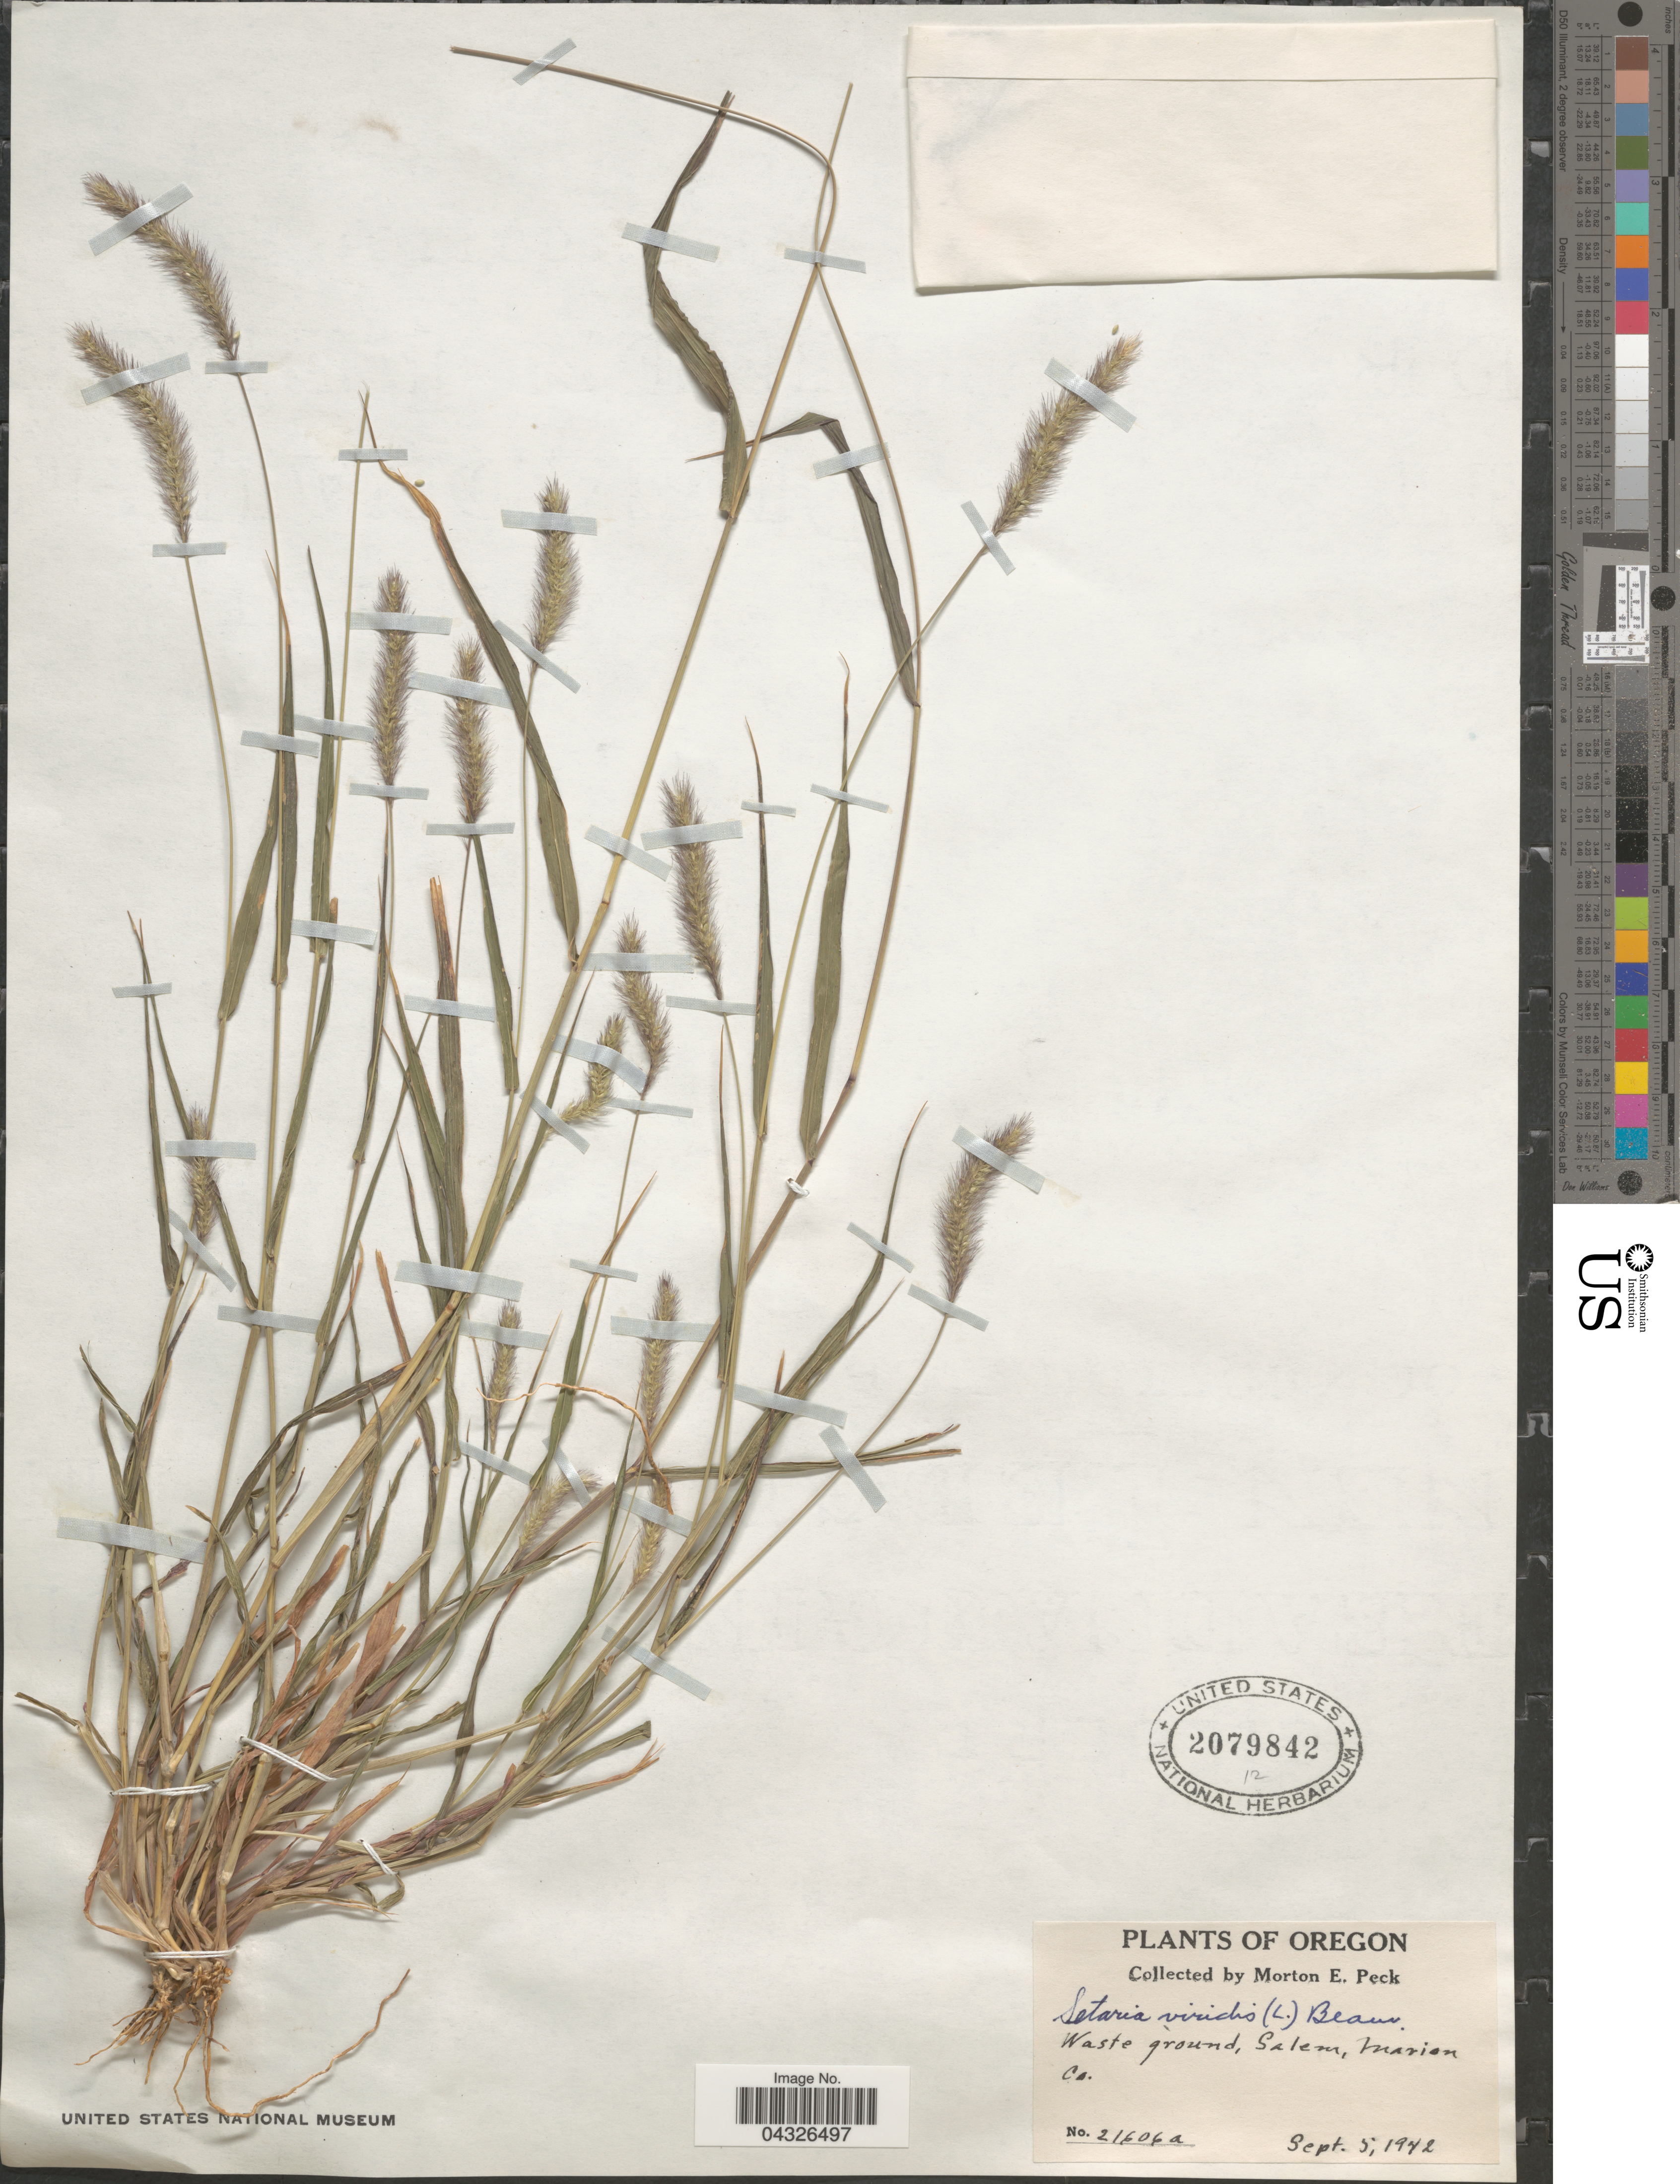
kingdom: Plantae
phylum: Tracheophyta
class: Liliopsida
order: Poales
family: Poaceae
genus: Setaria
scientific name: Setaria viridis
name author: (L.) P. Beauv.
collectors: M. E. Peck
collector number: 21606a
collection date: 1942-09-05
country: United States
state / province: Oregon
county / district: Marion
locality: Waste ground, Salem, Marion Co.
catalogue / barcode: US 2079842